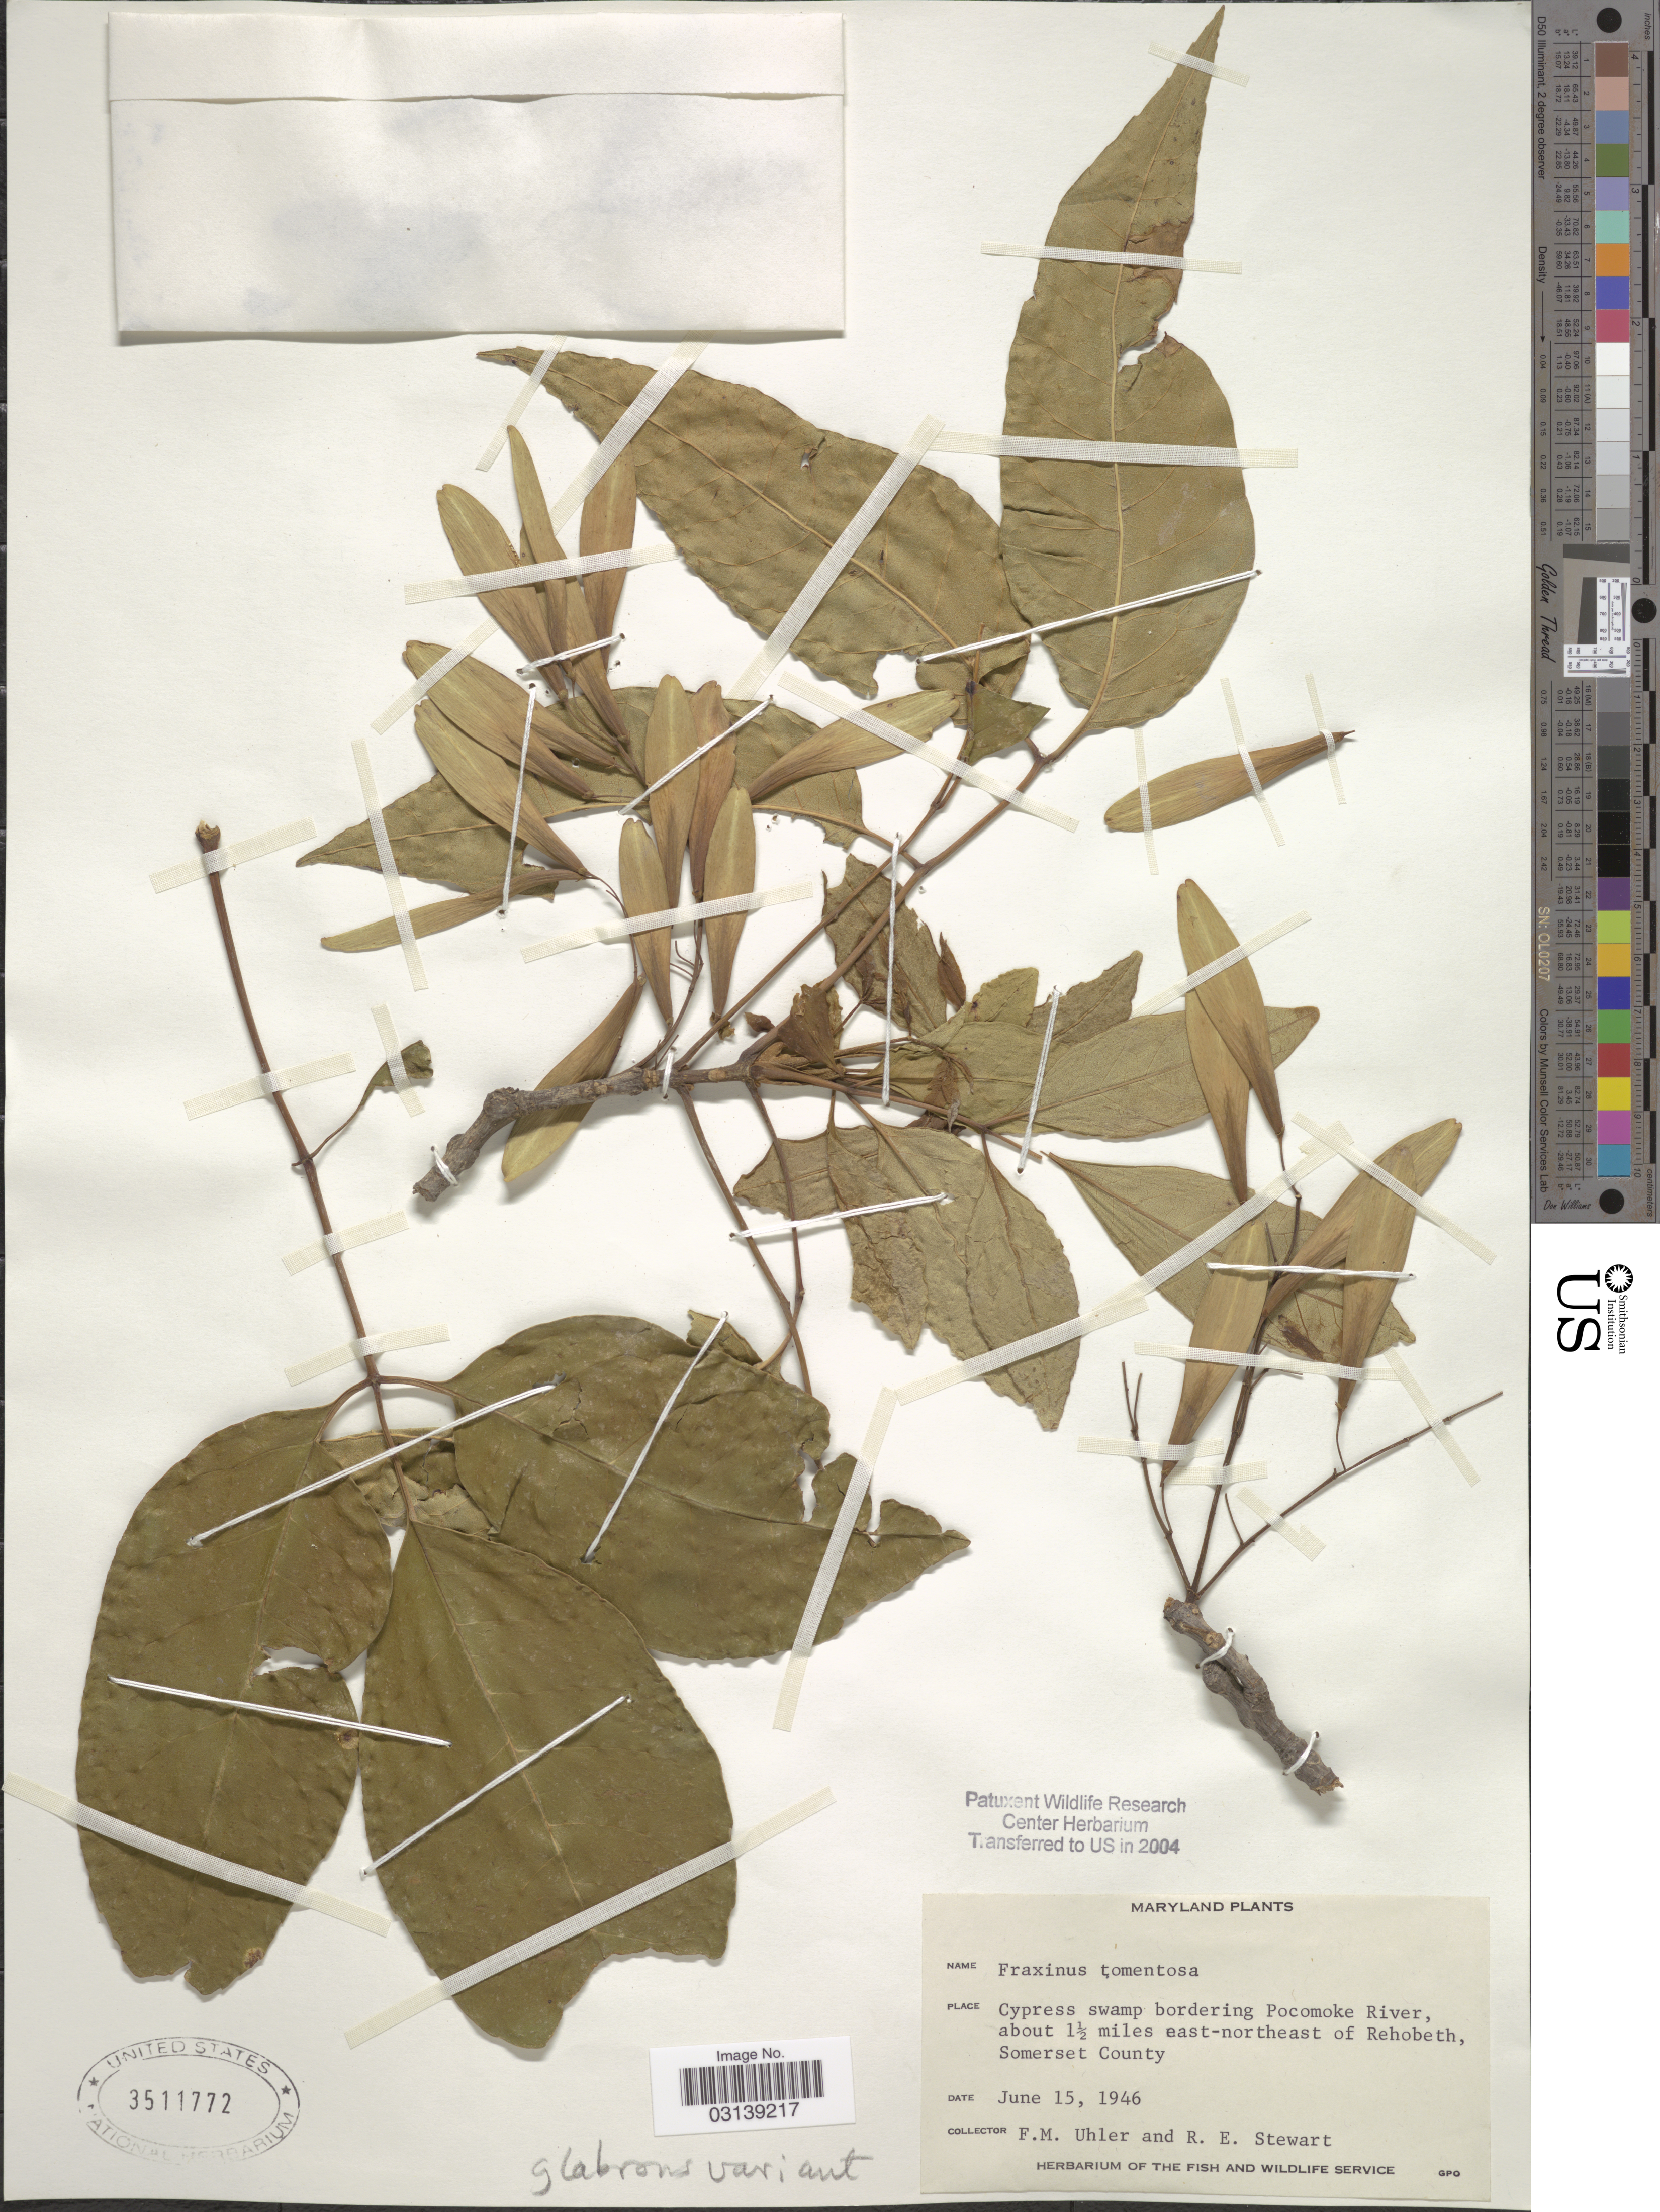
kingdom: Plantae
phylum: Tracheophyta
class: Magnoliopsida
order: Lamiales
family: Oleaceae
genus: Fraxinus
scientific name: Fraxinus profunda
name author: (Bush) Bush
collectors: F. M. Uhler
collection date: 1946-06-15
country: United States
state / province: Maryland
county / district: Somerset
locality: Cypress swamp bordering Pocomoke River, about 1½ miles east-northeast of Rehobeth, Somerset County.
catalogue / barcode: US 3511772